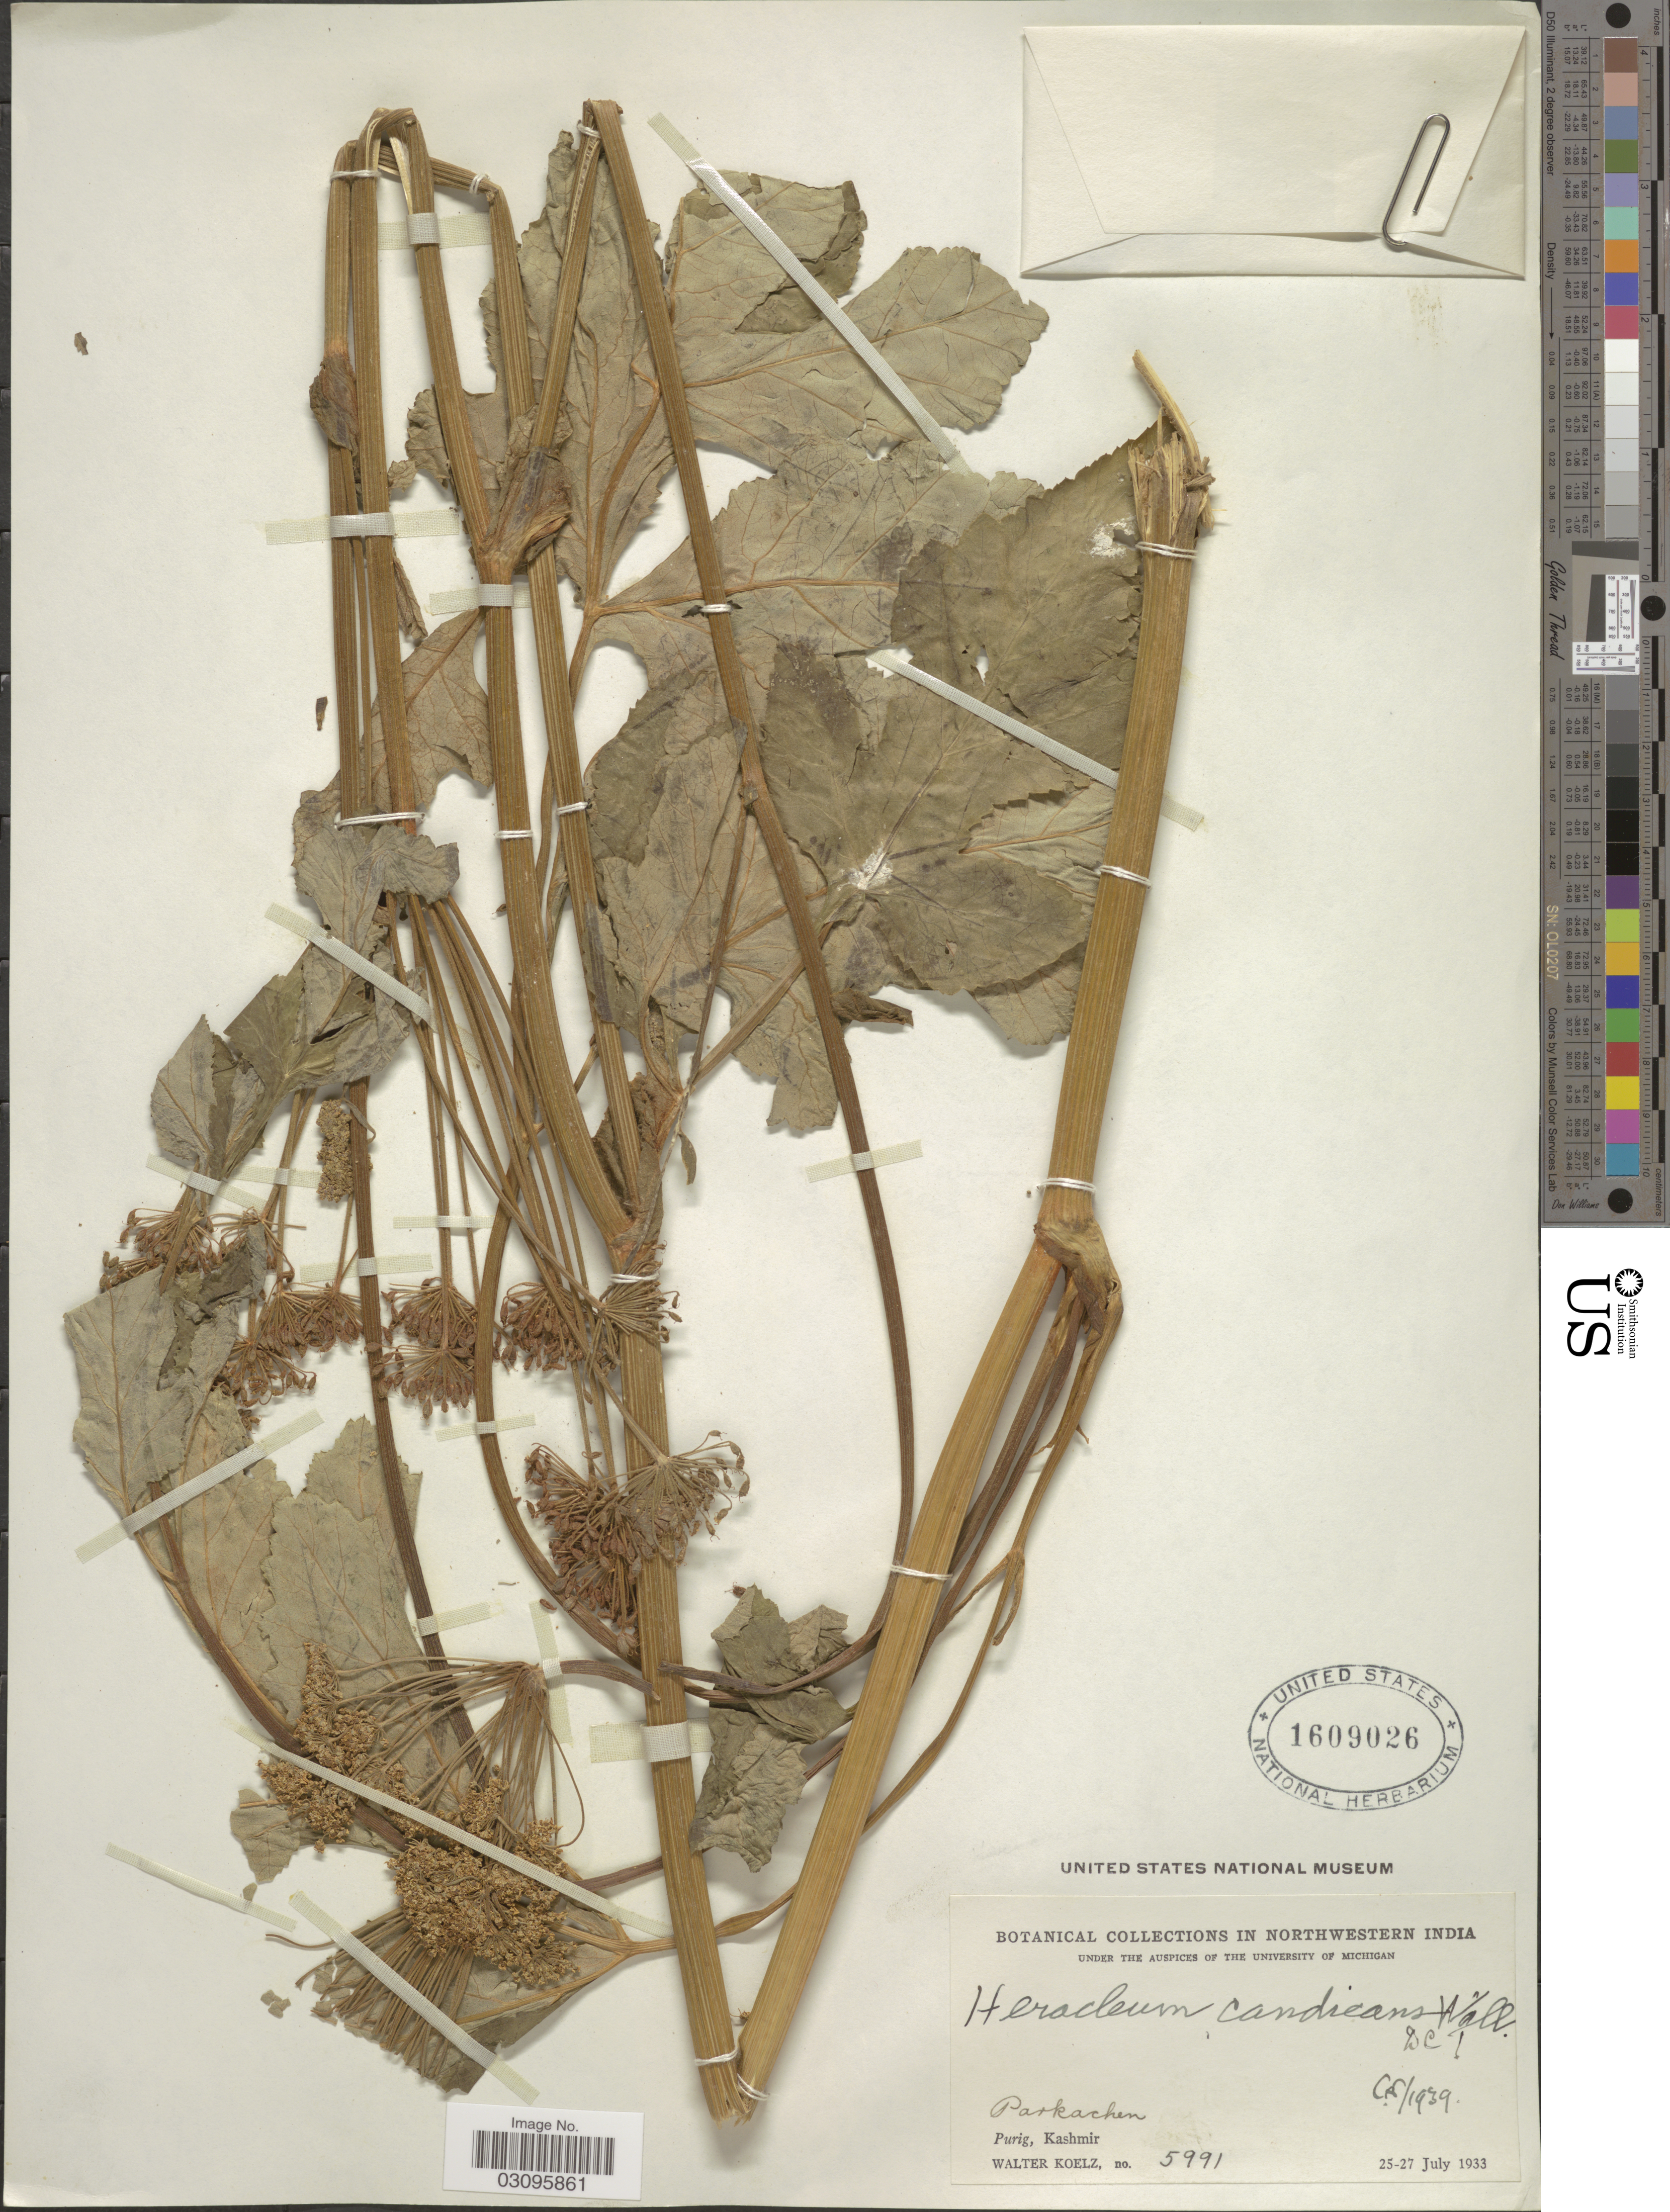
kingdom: Plantae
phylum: Tracheophyta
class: Magnoliopsida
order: Apiales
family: Apiaceae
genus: Heracleum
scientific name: Heracleum candicans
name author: Wall. ex DC.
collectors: W. N. Koelz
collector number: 5991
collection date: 1933-07-25/1933-07-27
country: India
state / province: Jammu and Kashmir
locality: Northwestern India. Parkachen. Purig, Kashmir.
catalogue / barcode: US 1609026